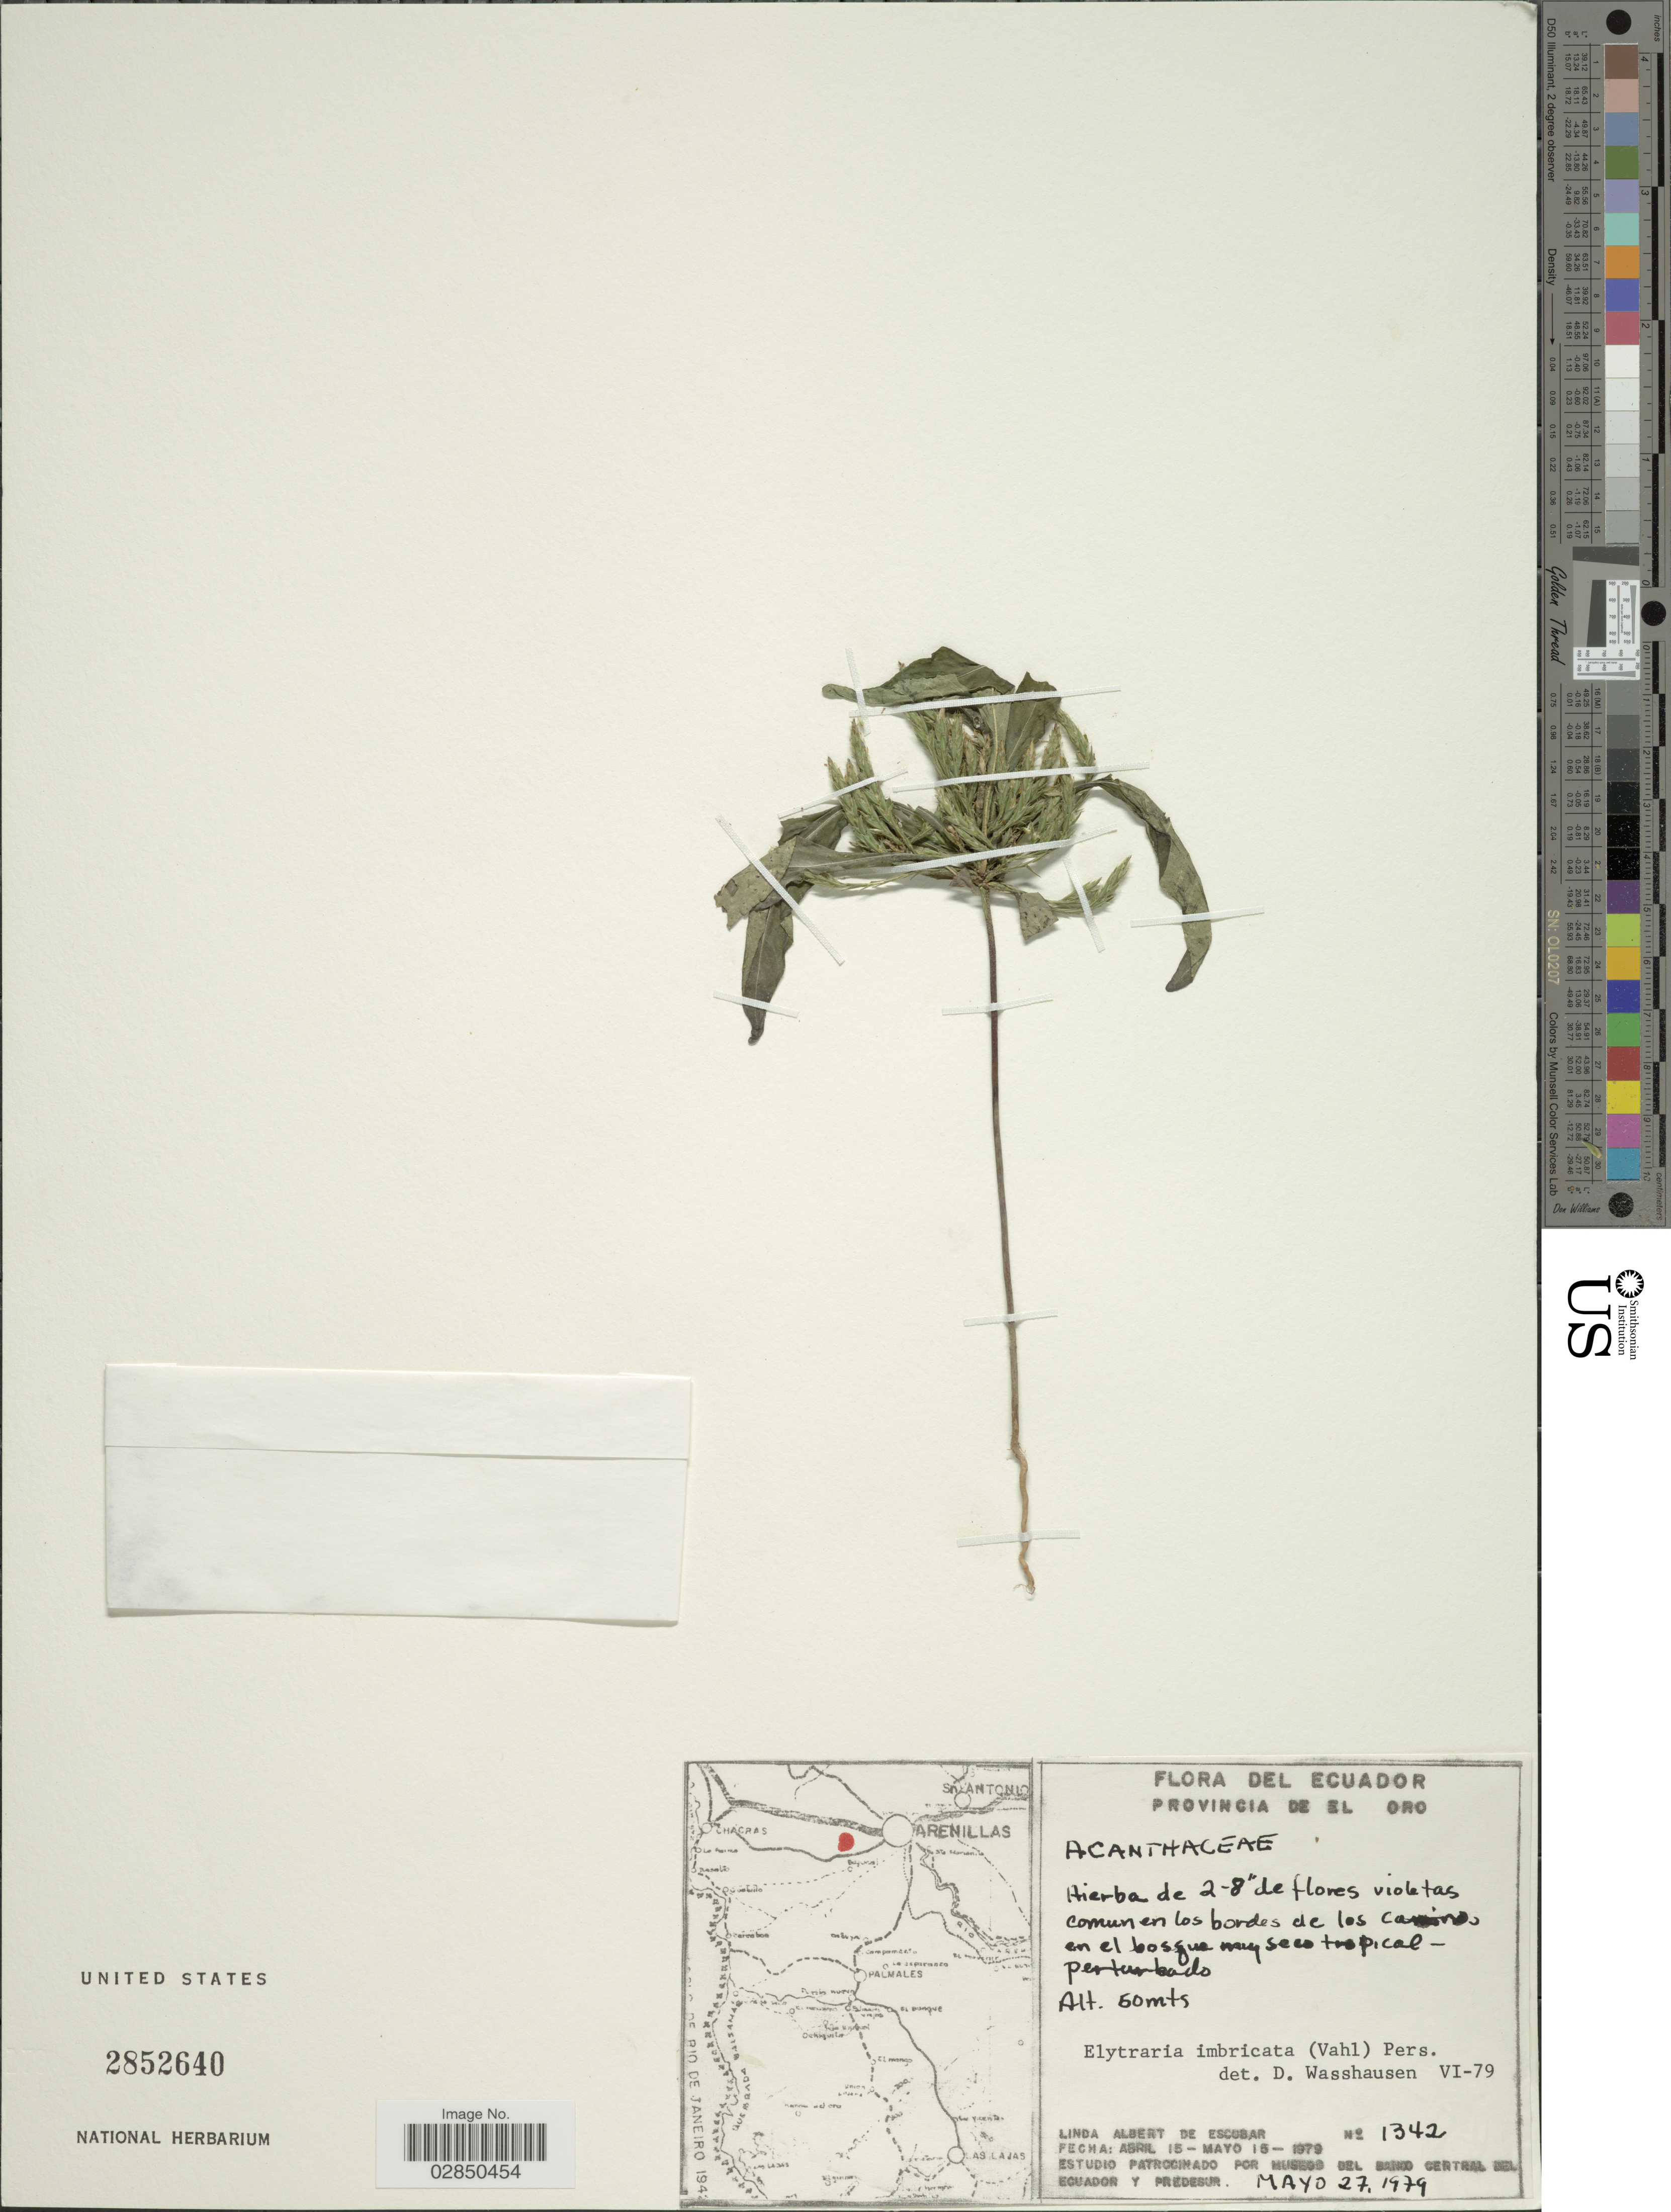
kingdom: Plantae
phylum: Tracheophyta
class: Magnoliopsida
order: Lamiales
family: Acanthaceae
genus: Elytraria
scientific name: Elytraria imbricata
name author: (Vahl) Pers.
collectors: L. K. de Escobar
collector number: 1342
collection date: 1979-05-27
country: Ecuador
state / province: El Oro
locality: Estudio Patrocinado por Museos del Banco Central del Ecuador y Predesur.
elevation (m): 50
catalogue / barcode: US 2852640